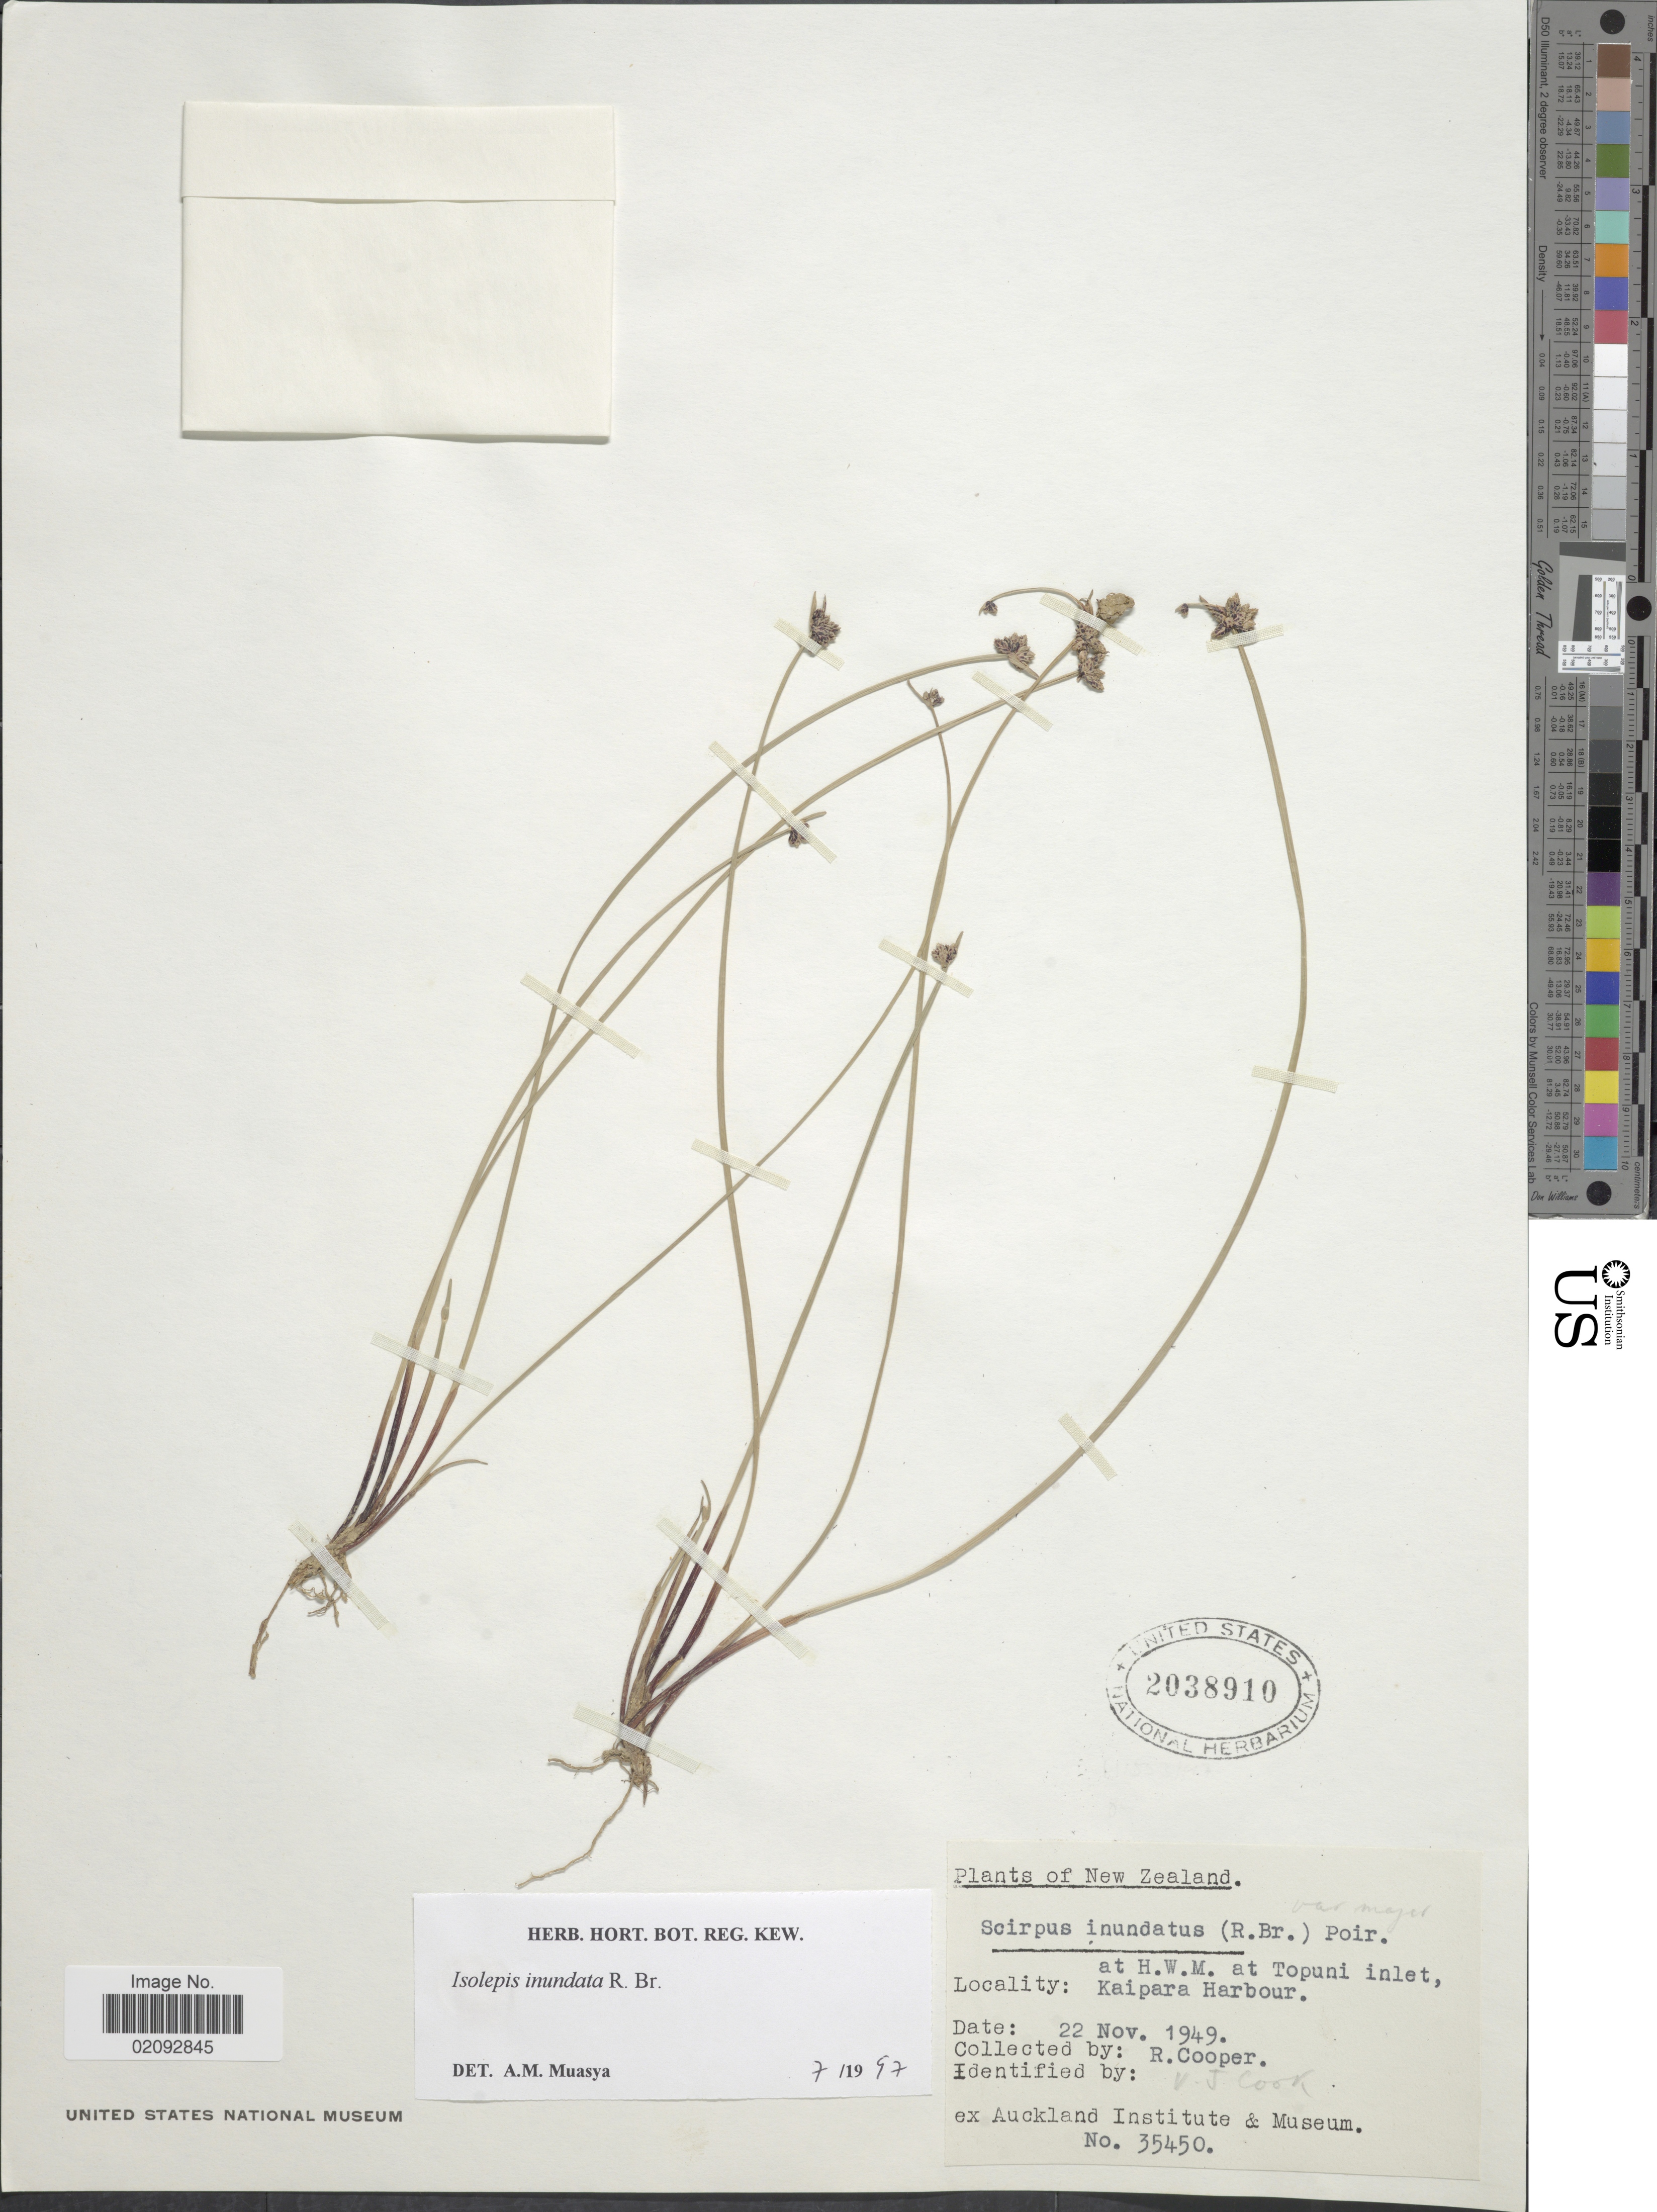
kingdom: Plantae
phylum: Tracheophyta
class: Liliopsida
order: Poales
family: Cyperaceae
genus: Isolepis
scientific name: Isolepis inundata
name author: R. Br.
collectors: R. Cooper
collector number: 35450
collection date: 1949-11-22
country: New Zealand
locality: At H.W.M. at Topuni inlet, Kaipara Harbour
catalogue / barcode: US 2038910